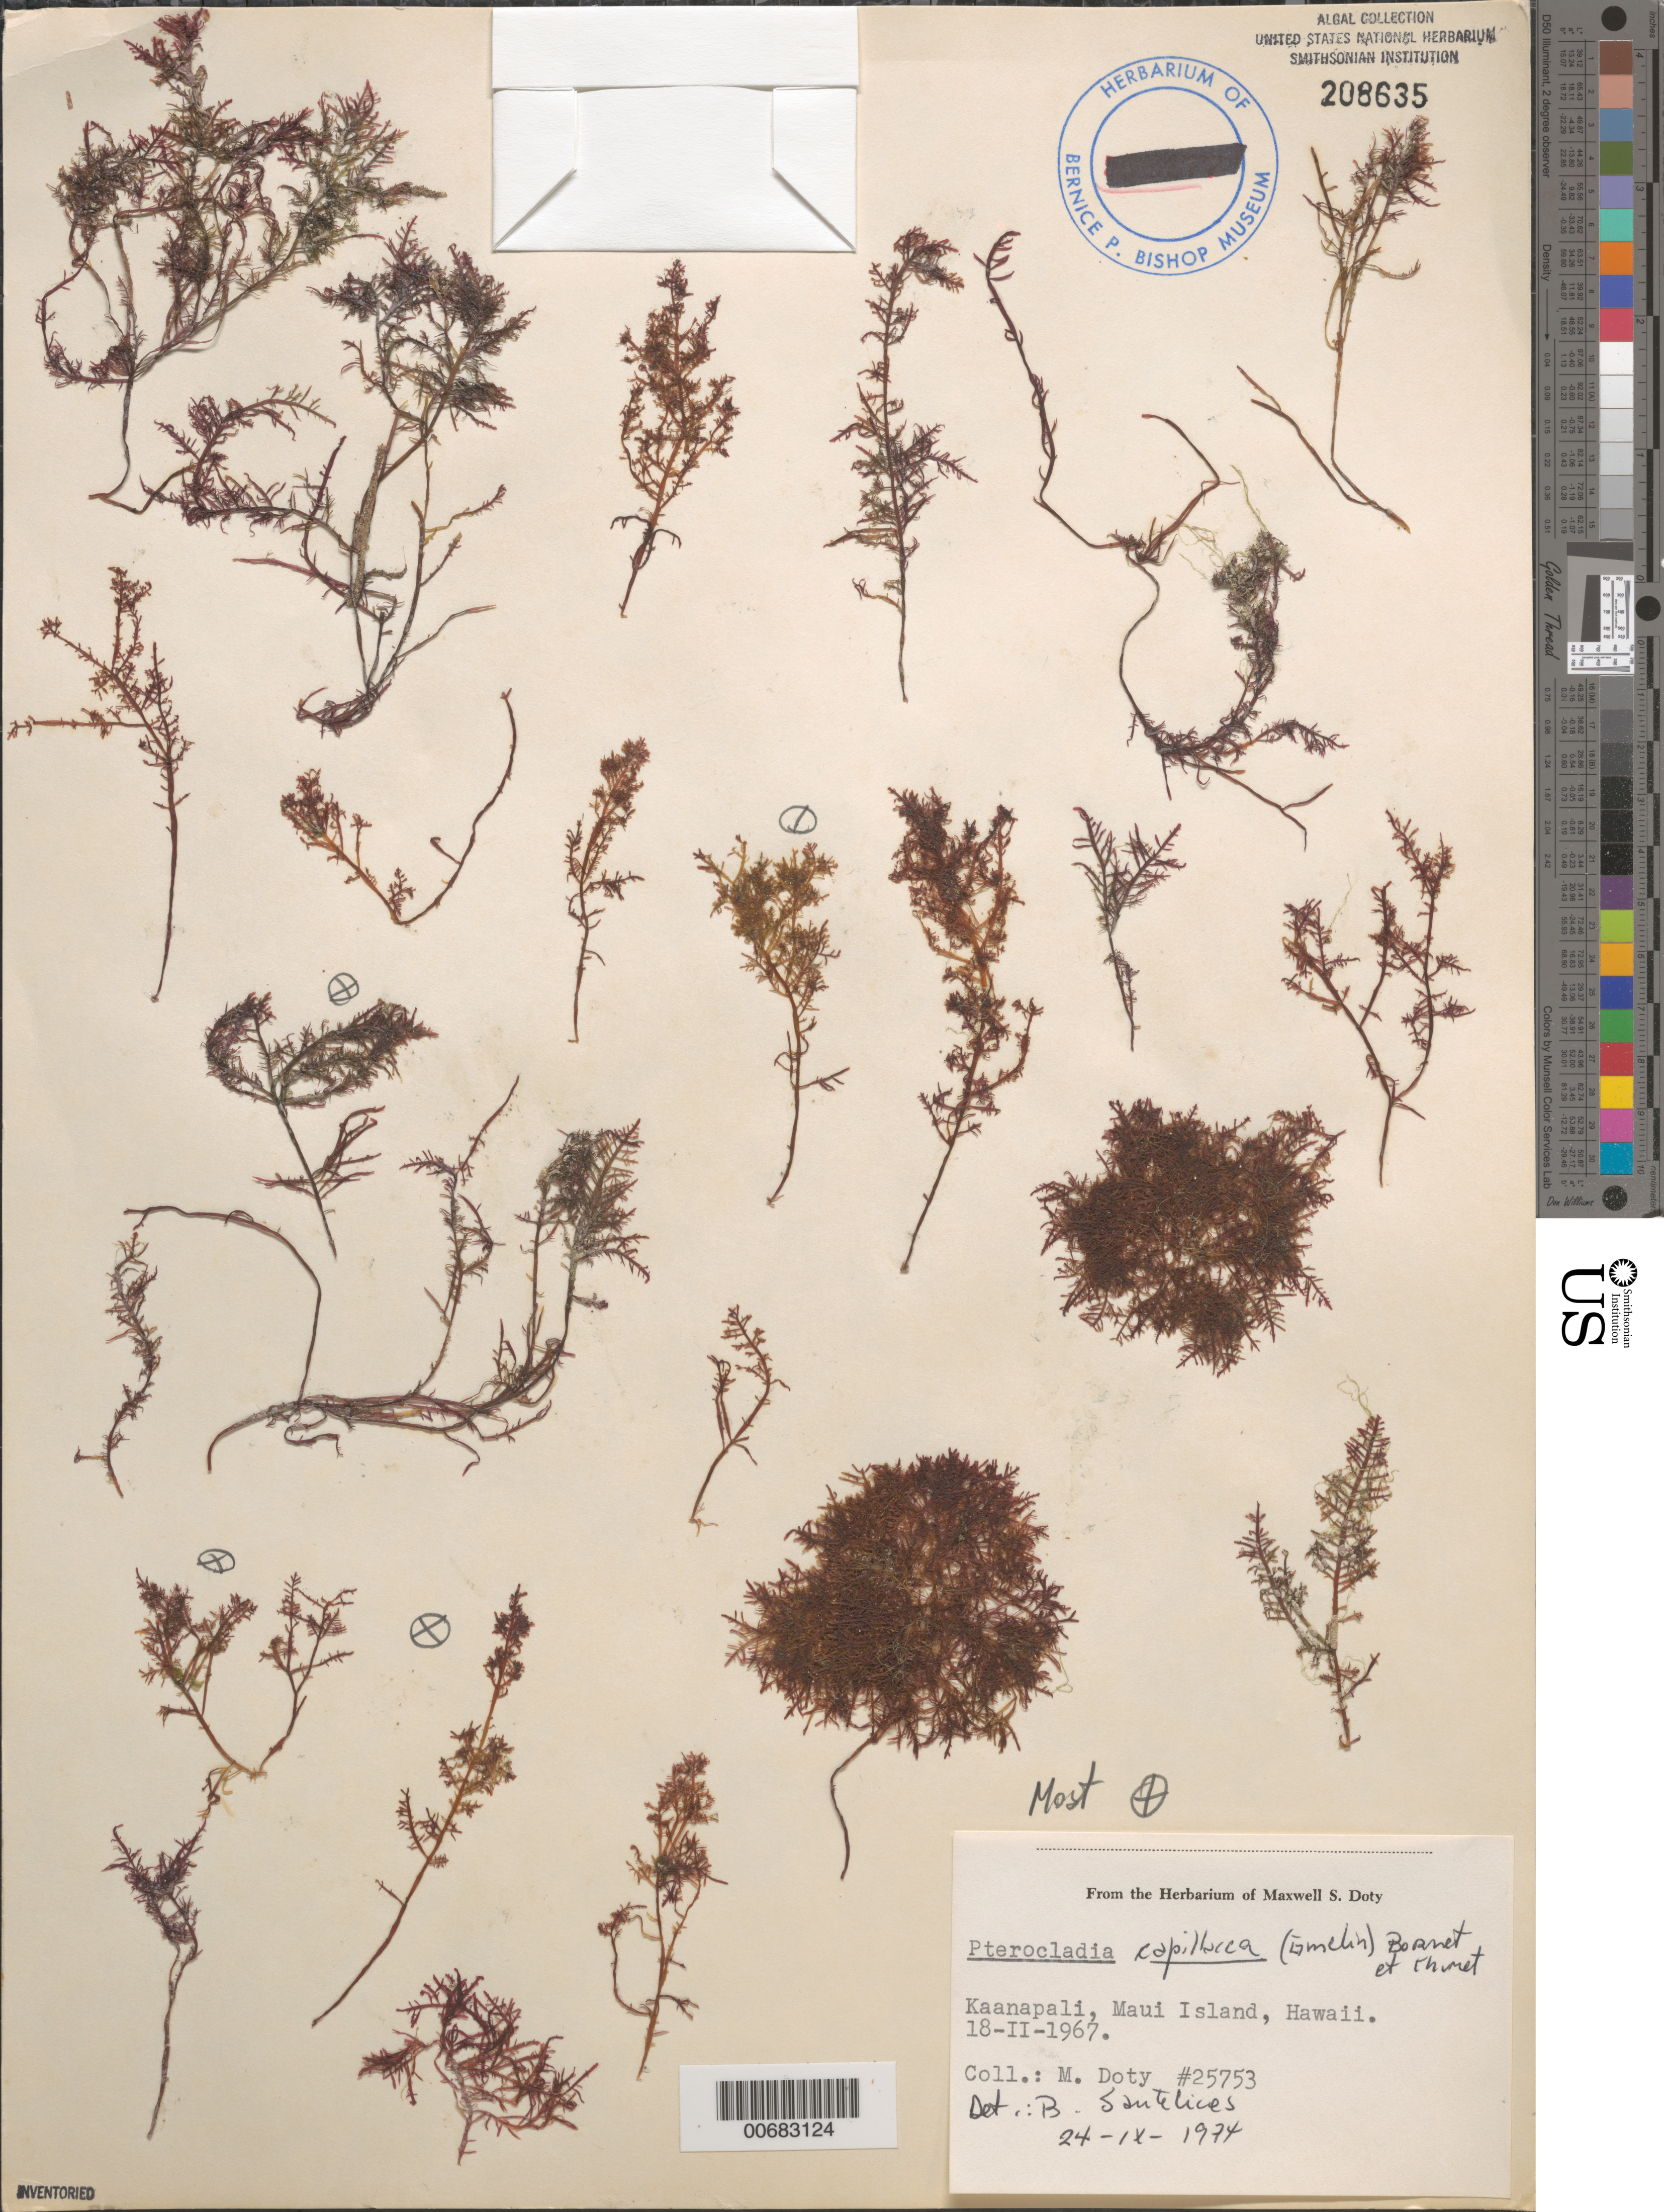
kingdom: Plantae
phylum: Rhodophyta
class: Florideophyceae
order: Gelidiales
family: Pterocladiaceae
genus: Pterocladiella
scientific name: Pterocladiella capillacea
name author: (S.G. Gmel.) Santelices & Hommers.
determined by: Algae name updating Project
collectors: M. S. Doty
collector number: MSD 25753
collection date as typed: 18 Feb 1967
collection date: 1967-02-18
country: United States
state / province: Hawaii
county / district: Maui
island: Maui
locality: Kaanapali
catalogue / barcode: US 208635